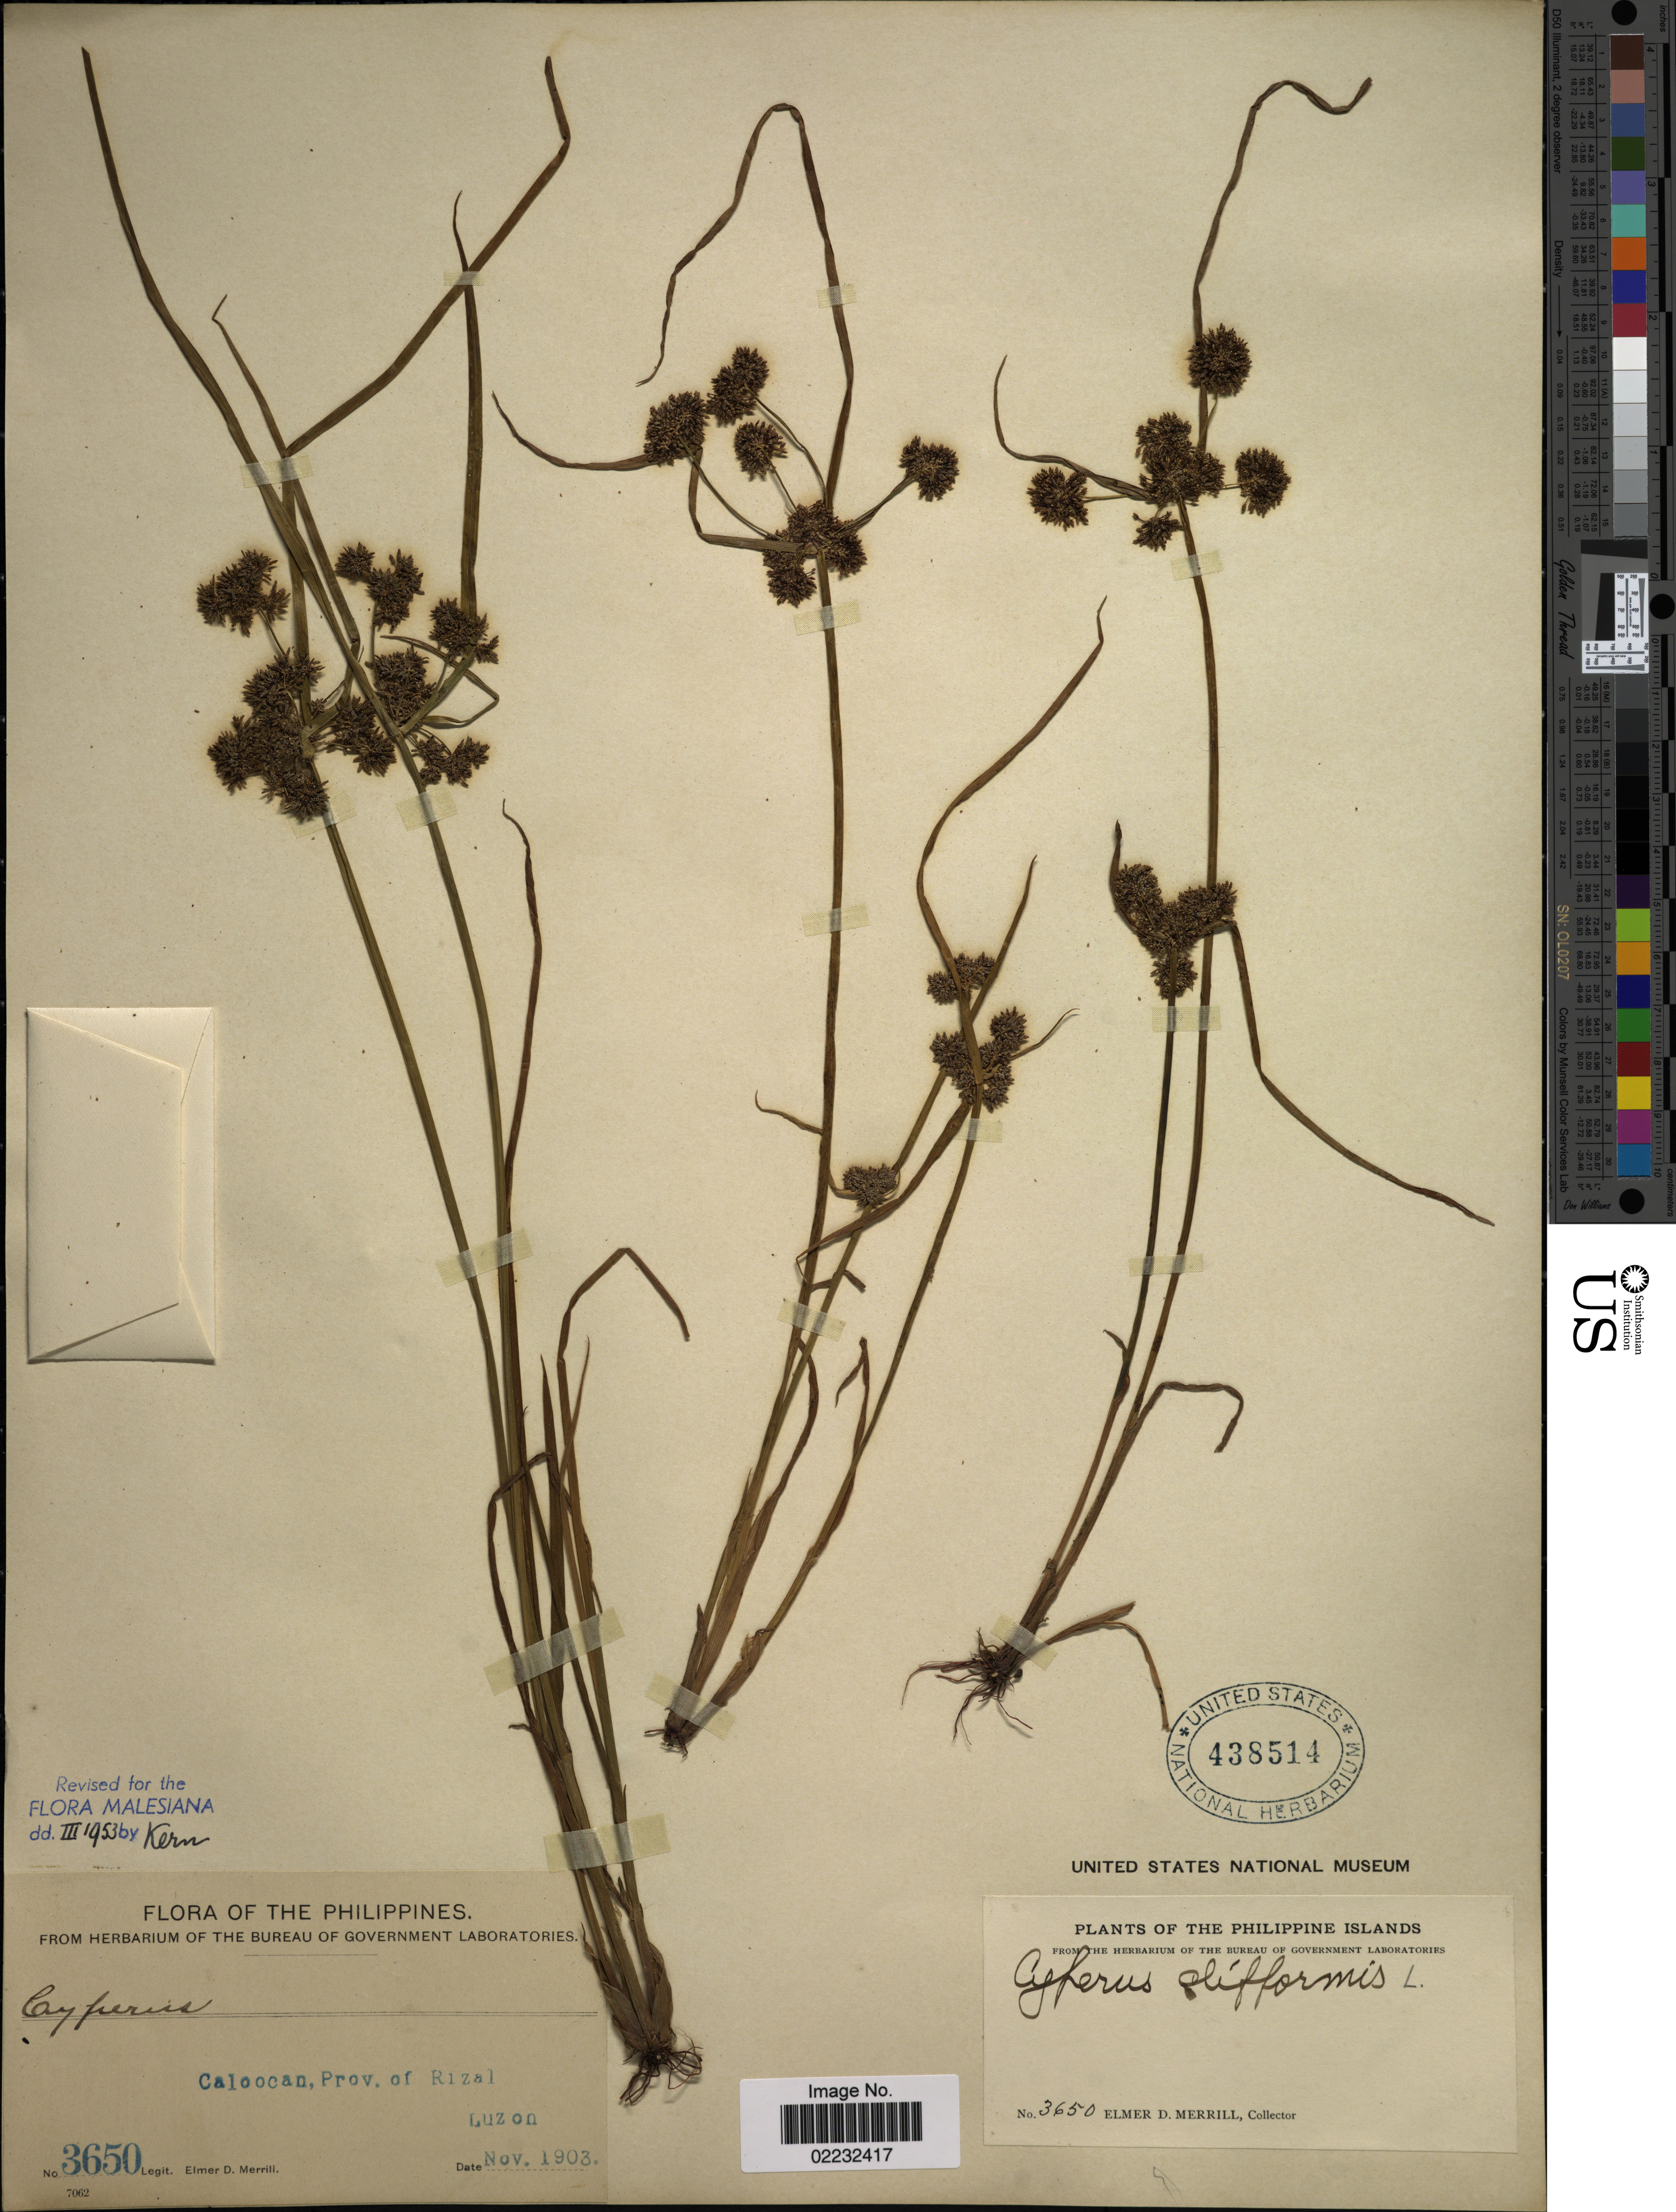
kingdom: Plantae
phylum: Tracheophyta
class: Liliopsida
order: Poales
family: Cyperaceae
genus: Cyperus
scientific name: Cyperus difformis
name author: L.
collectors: E. D. Merrill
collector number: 3650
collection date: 1903-11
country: Philippines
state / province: Calabarzon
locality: Caloocan, Prov. of Rizal, Luzon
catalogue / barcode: US 438514